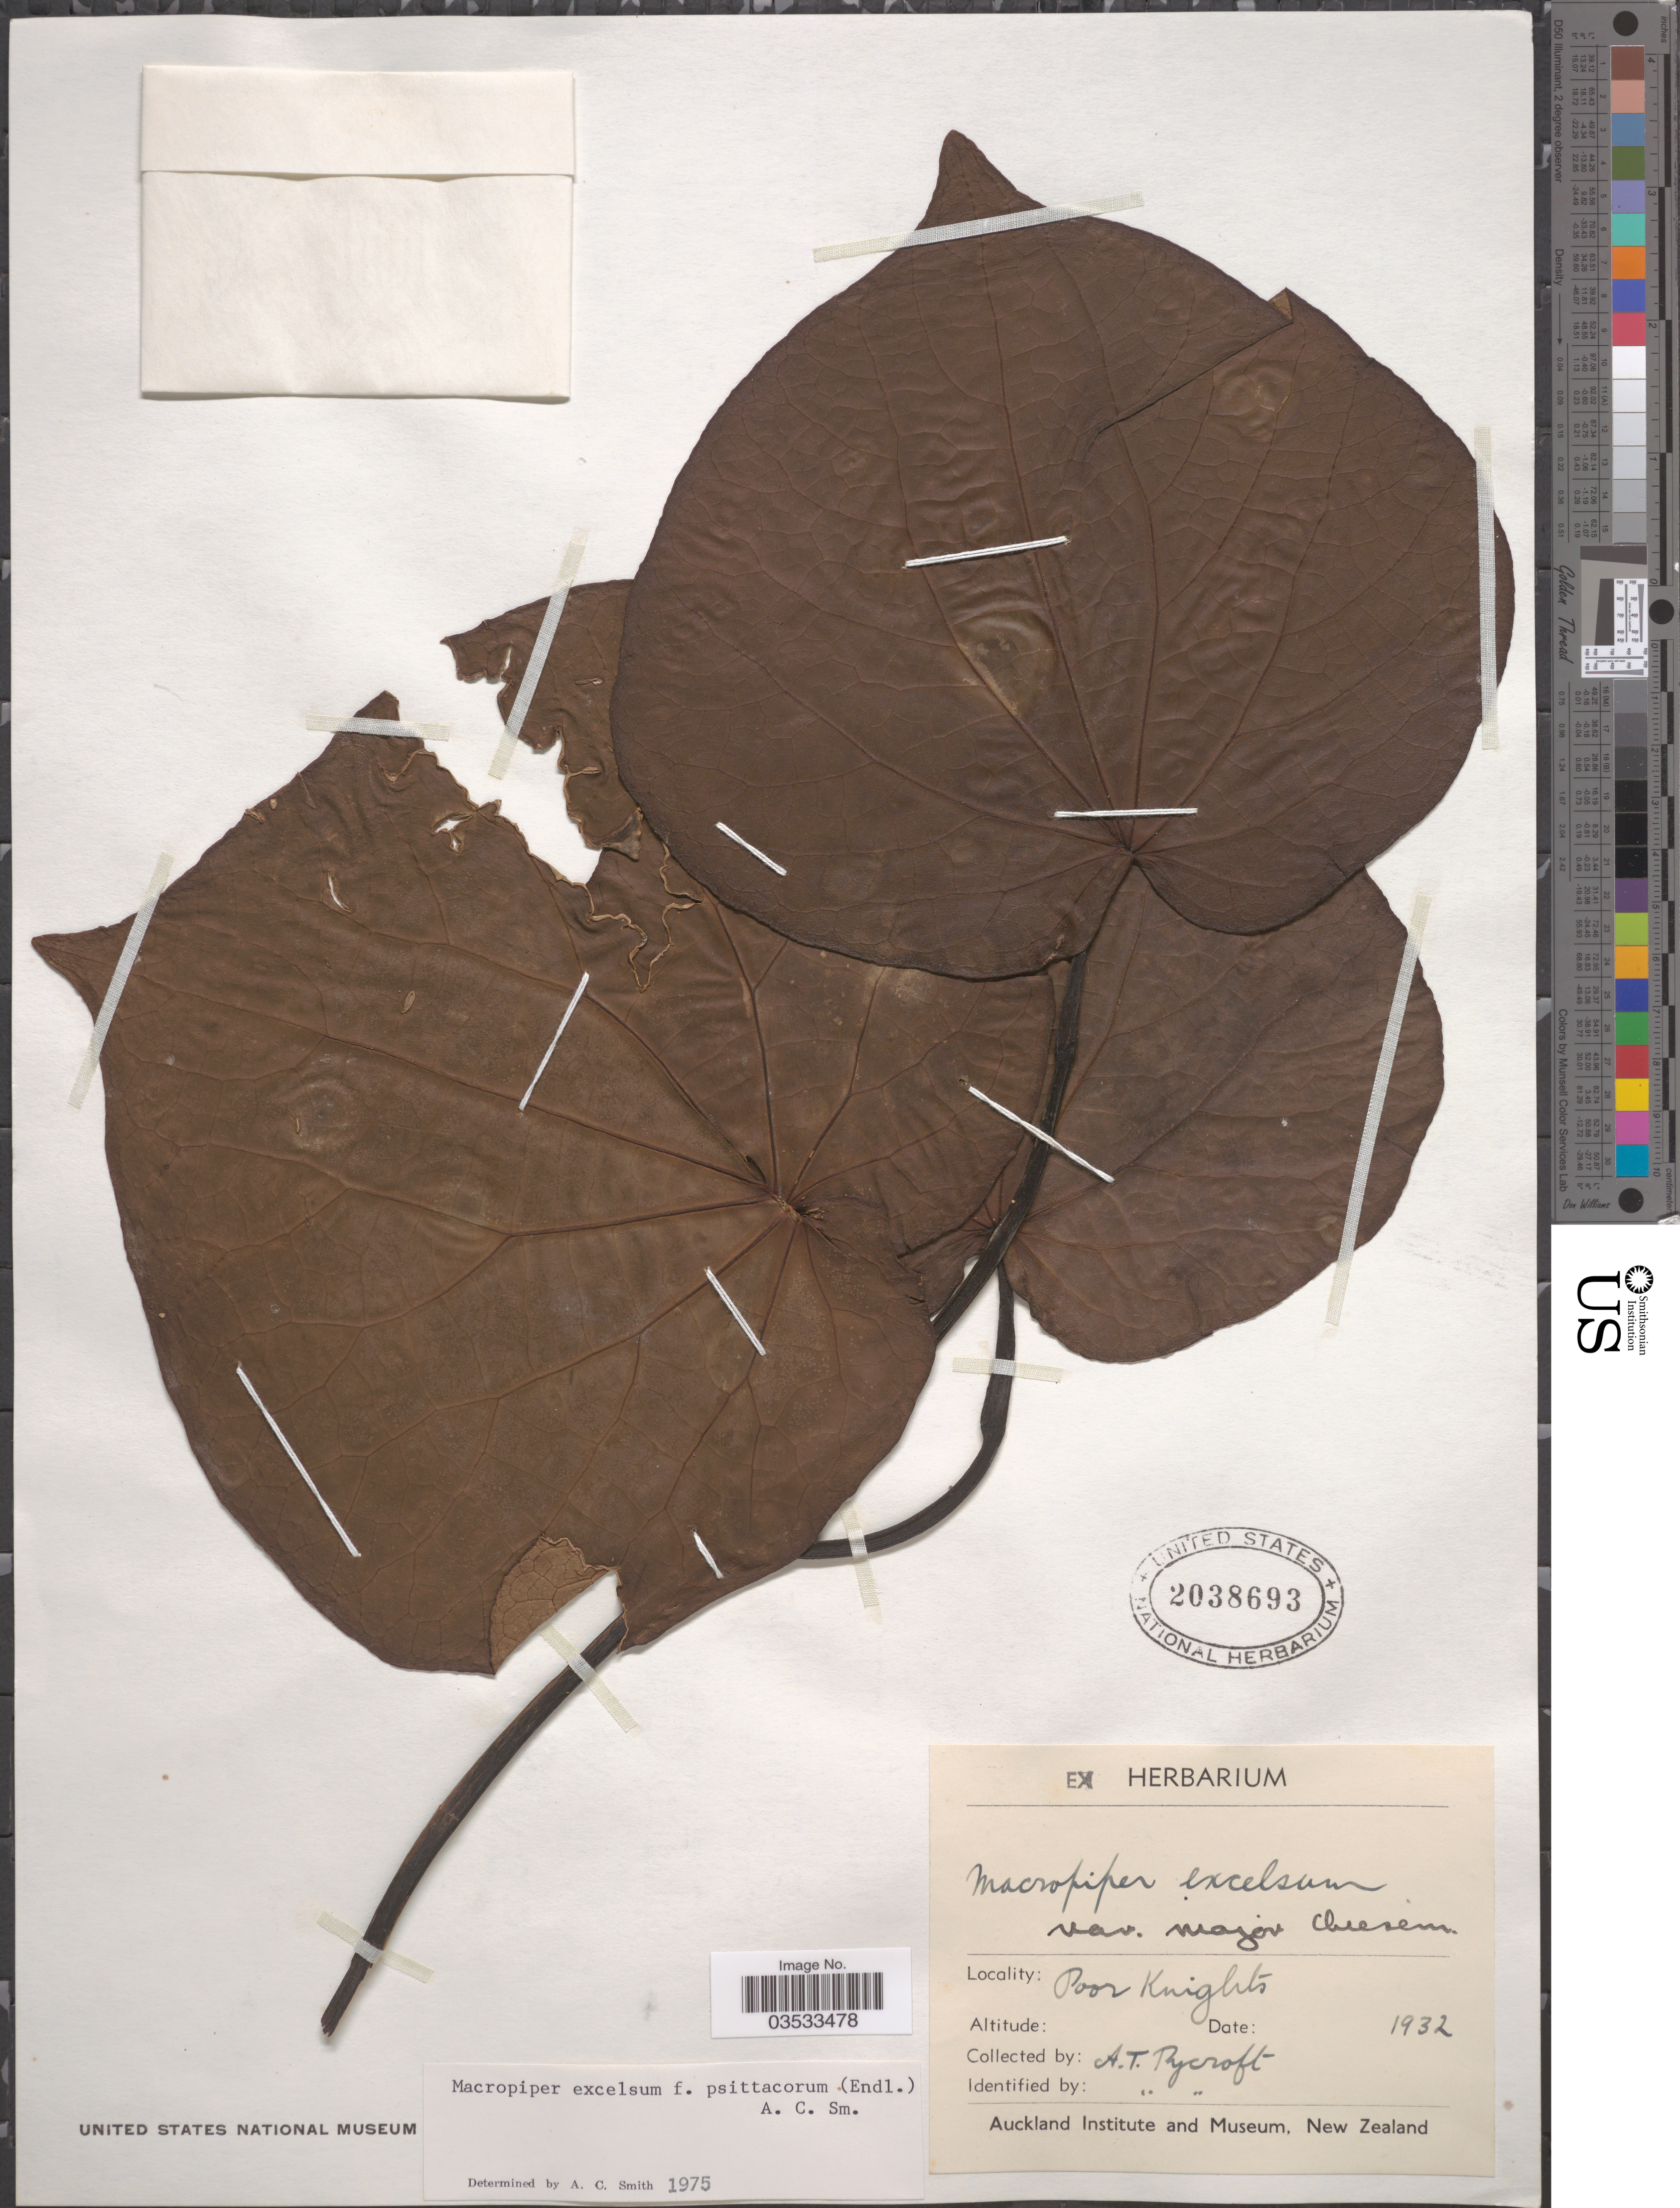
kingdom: Plantae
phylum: Tracheophyta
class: Magnoliopsida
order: Piperales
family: Piperaceae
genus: Piper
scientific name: Piper excelsum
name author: G. Forst.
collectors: A. Rycroft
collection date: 1932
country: New Zealand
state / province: Auckland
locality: Poor Knights.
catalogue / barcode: US 2038693